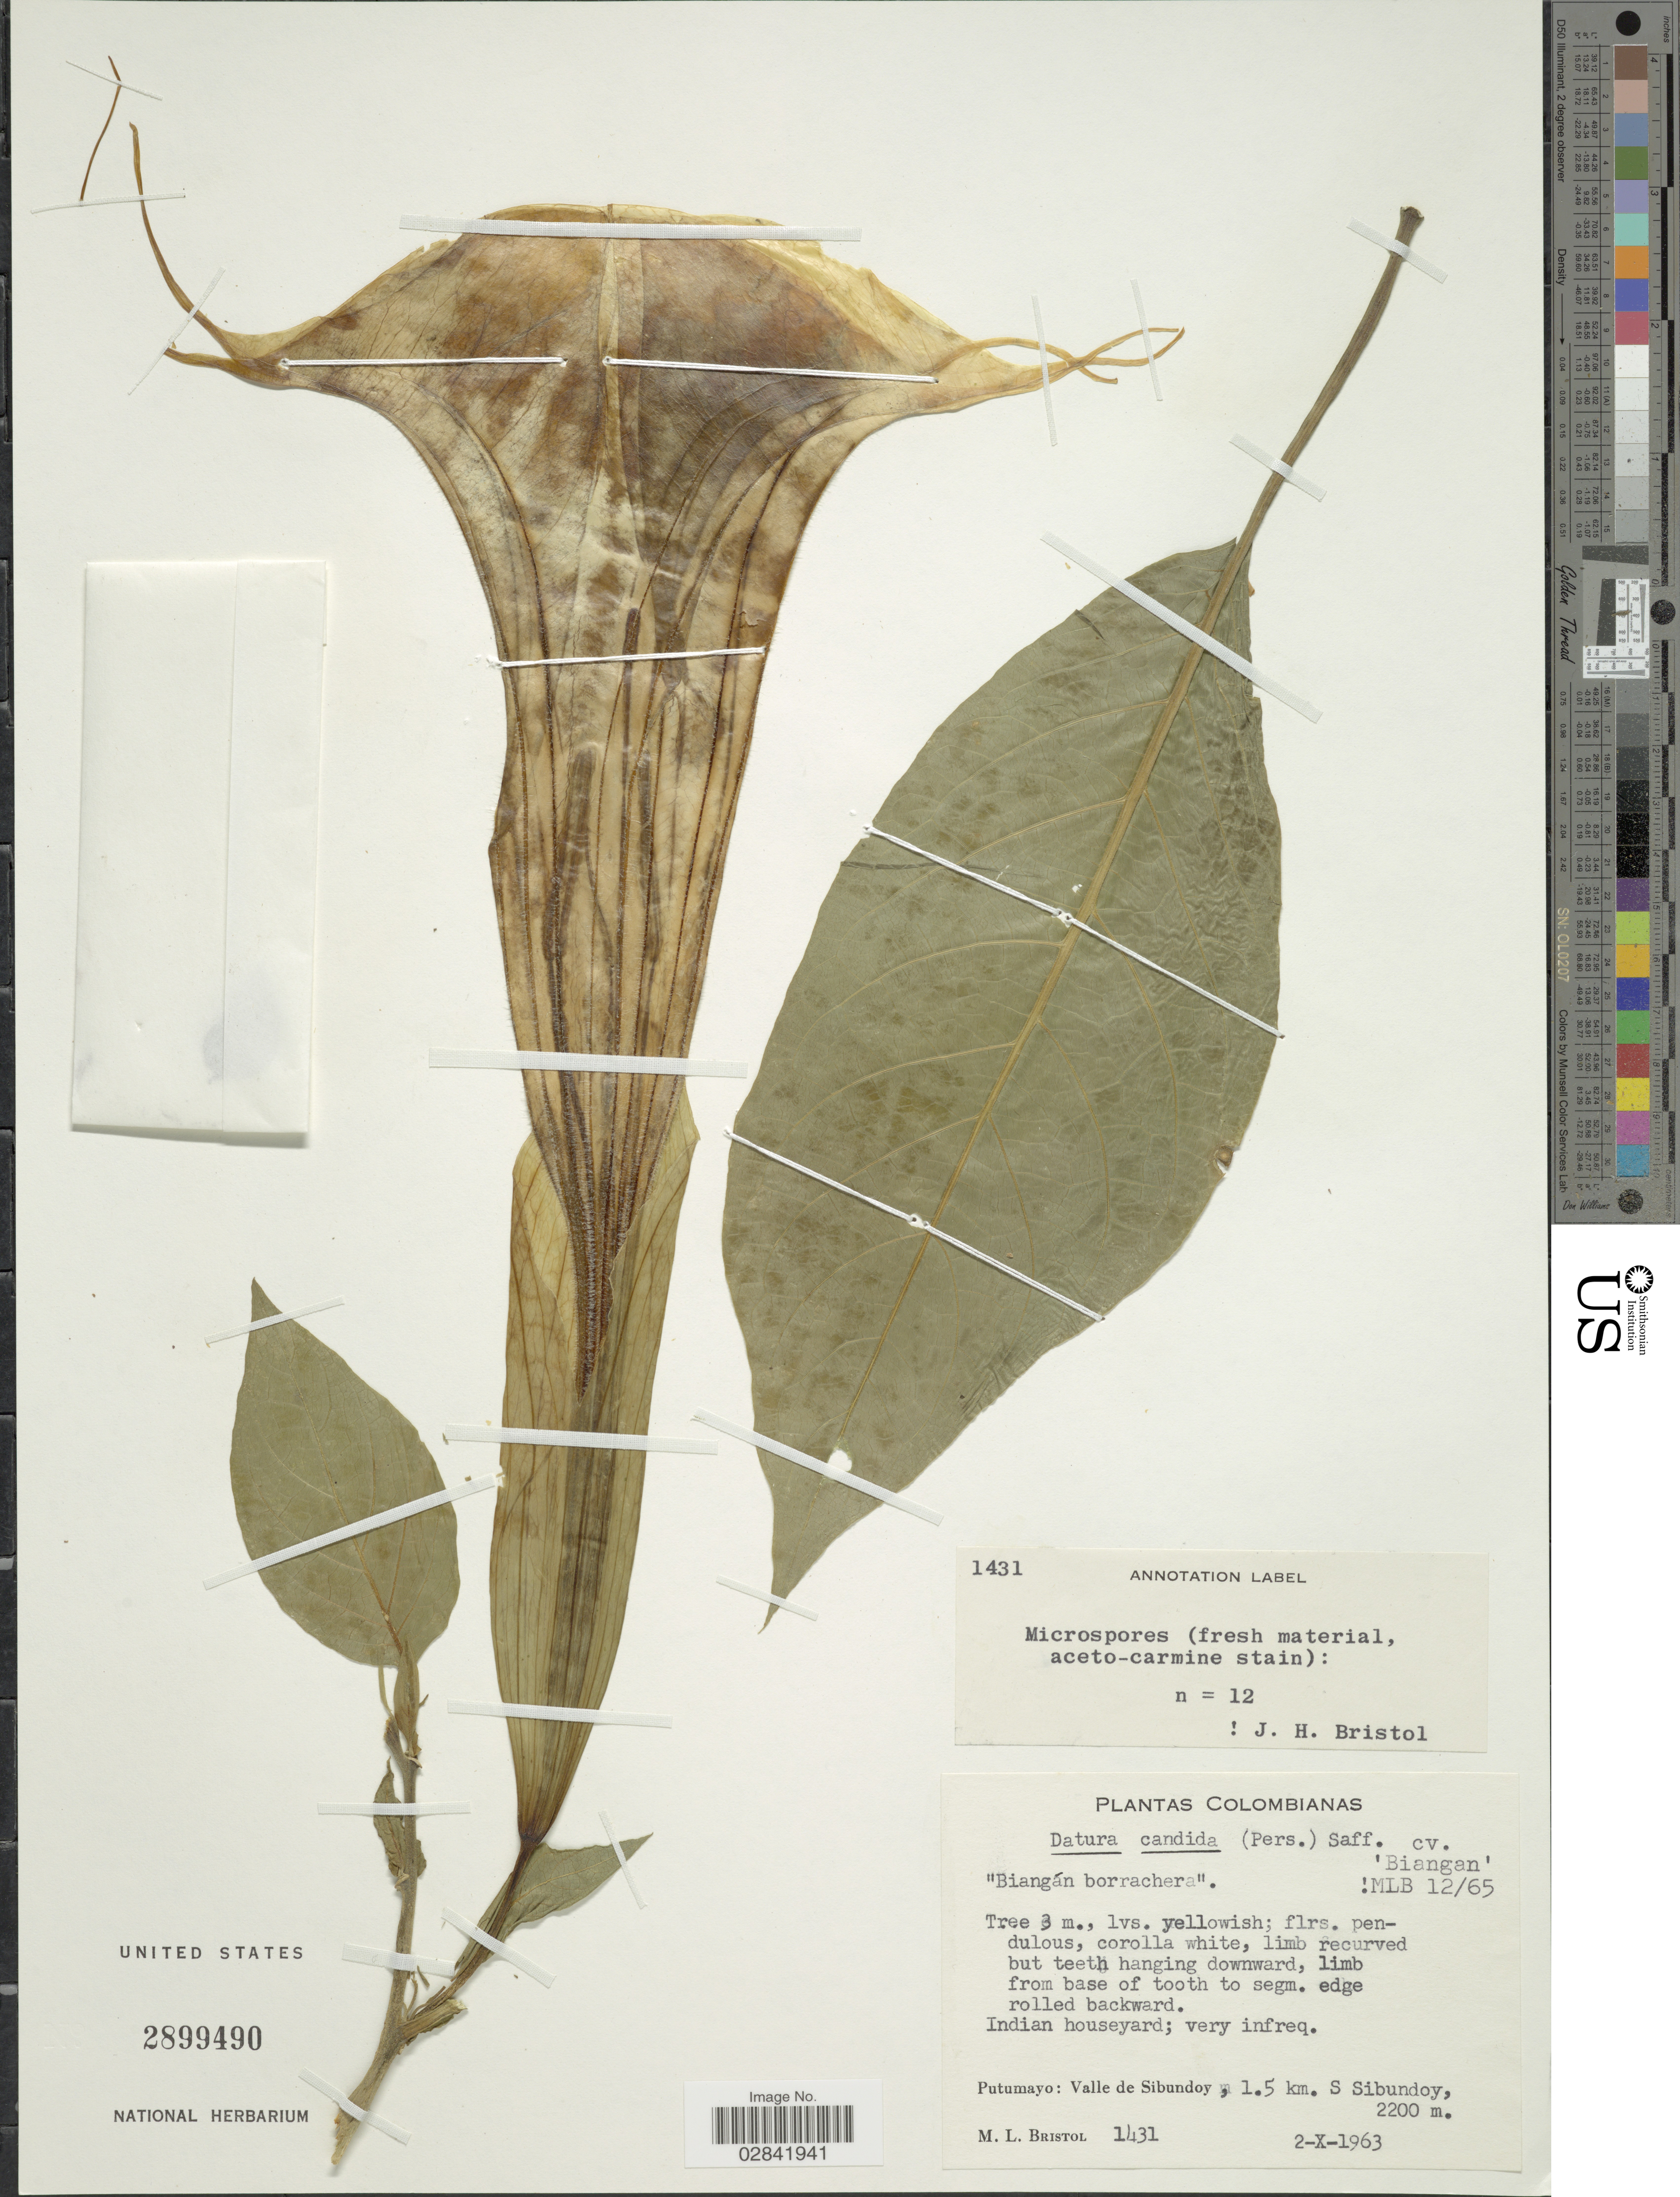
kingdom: Plantae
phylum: Tracheophyta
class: Magnoliopsida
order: Solanales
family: Solanaceae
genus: Brugmansia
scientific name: Brugmansia x candida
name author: Pers.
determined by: (US) Smithsonian Institution - National Museum of Natural History - Department of Botany (UNITED STATES)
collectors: M. L. Bristol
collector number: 1431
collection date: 1963-10-02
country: Colombia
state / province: Putumayo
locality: Valle de Sibundoy, 1.5 km. S Sibundoy.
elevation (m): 2200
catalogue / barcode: US 2899490